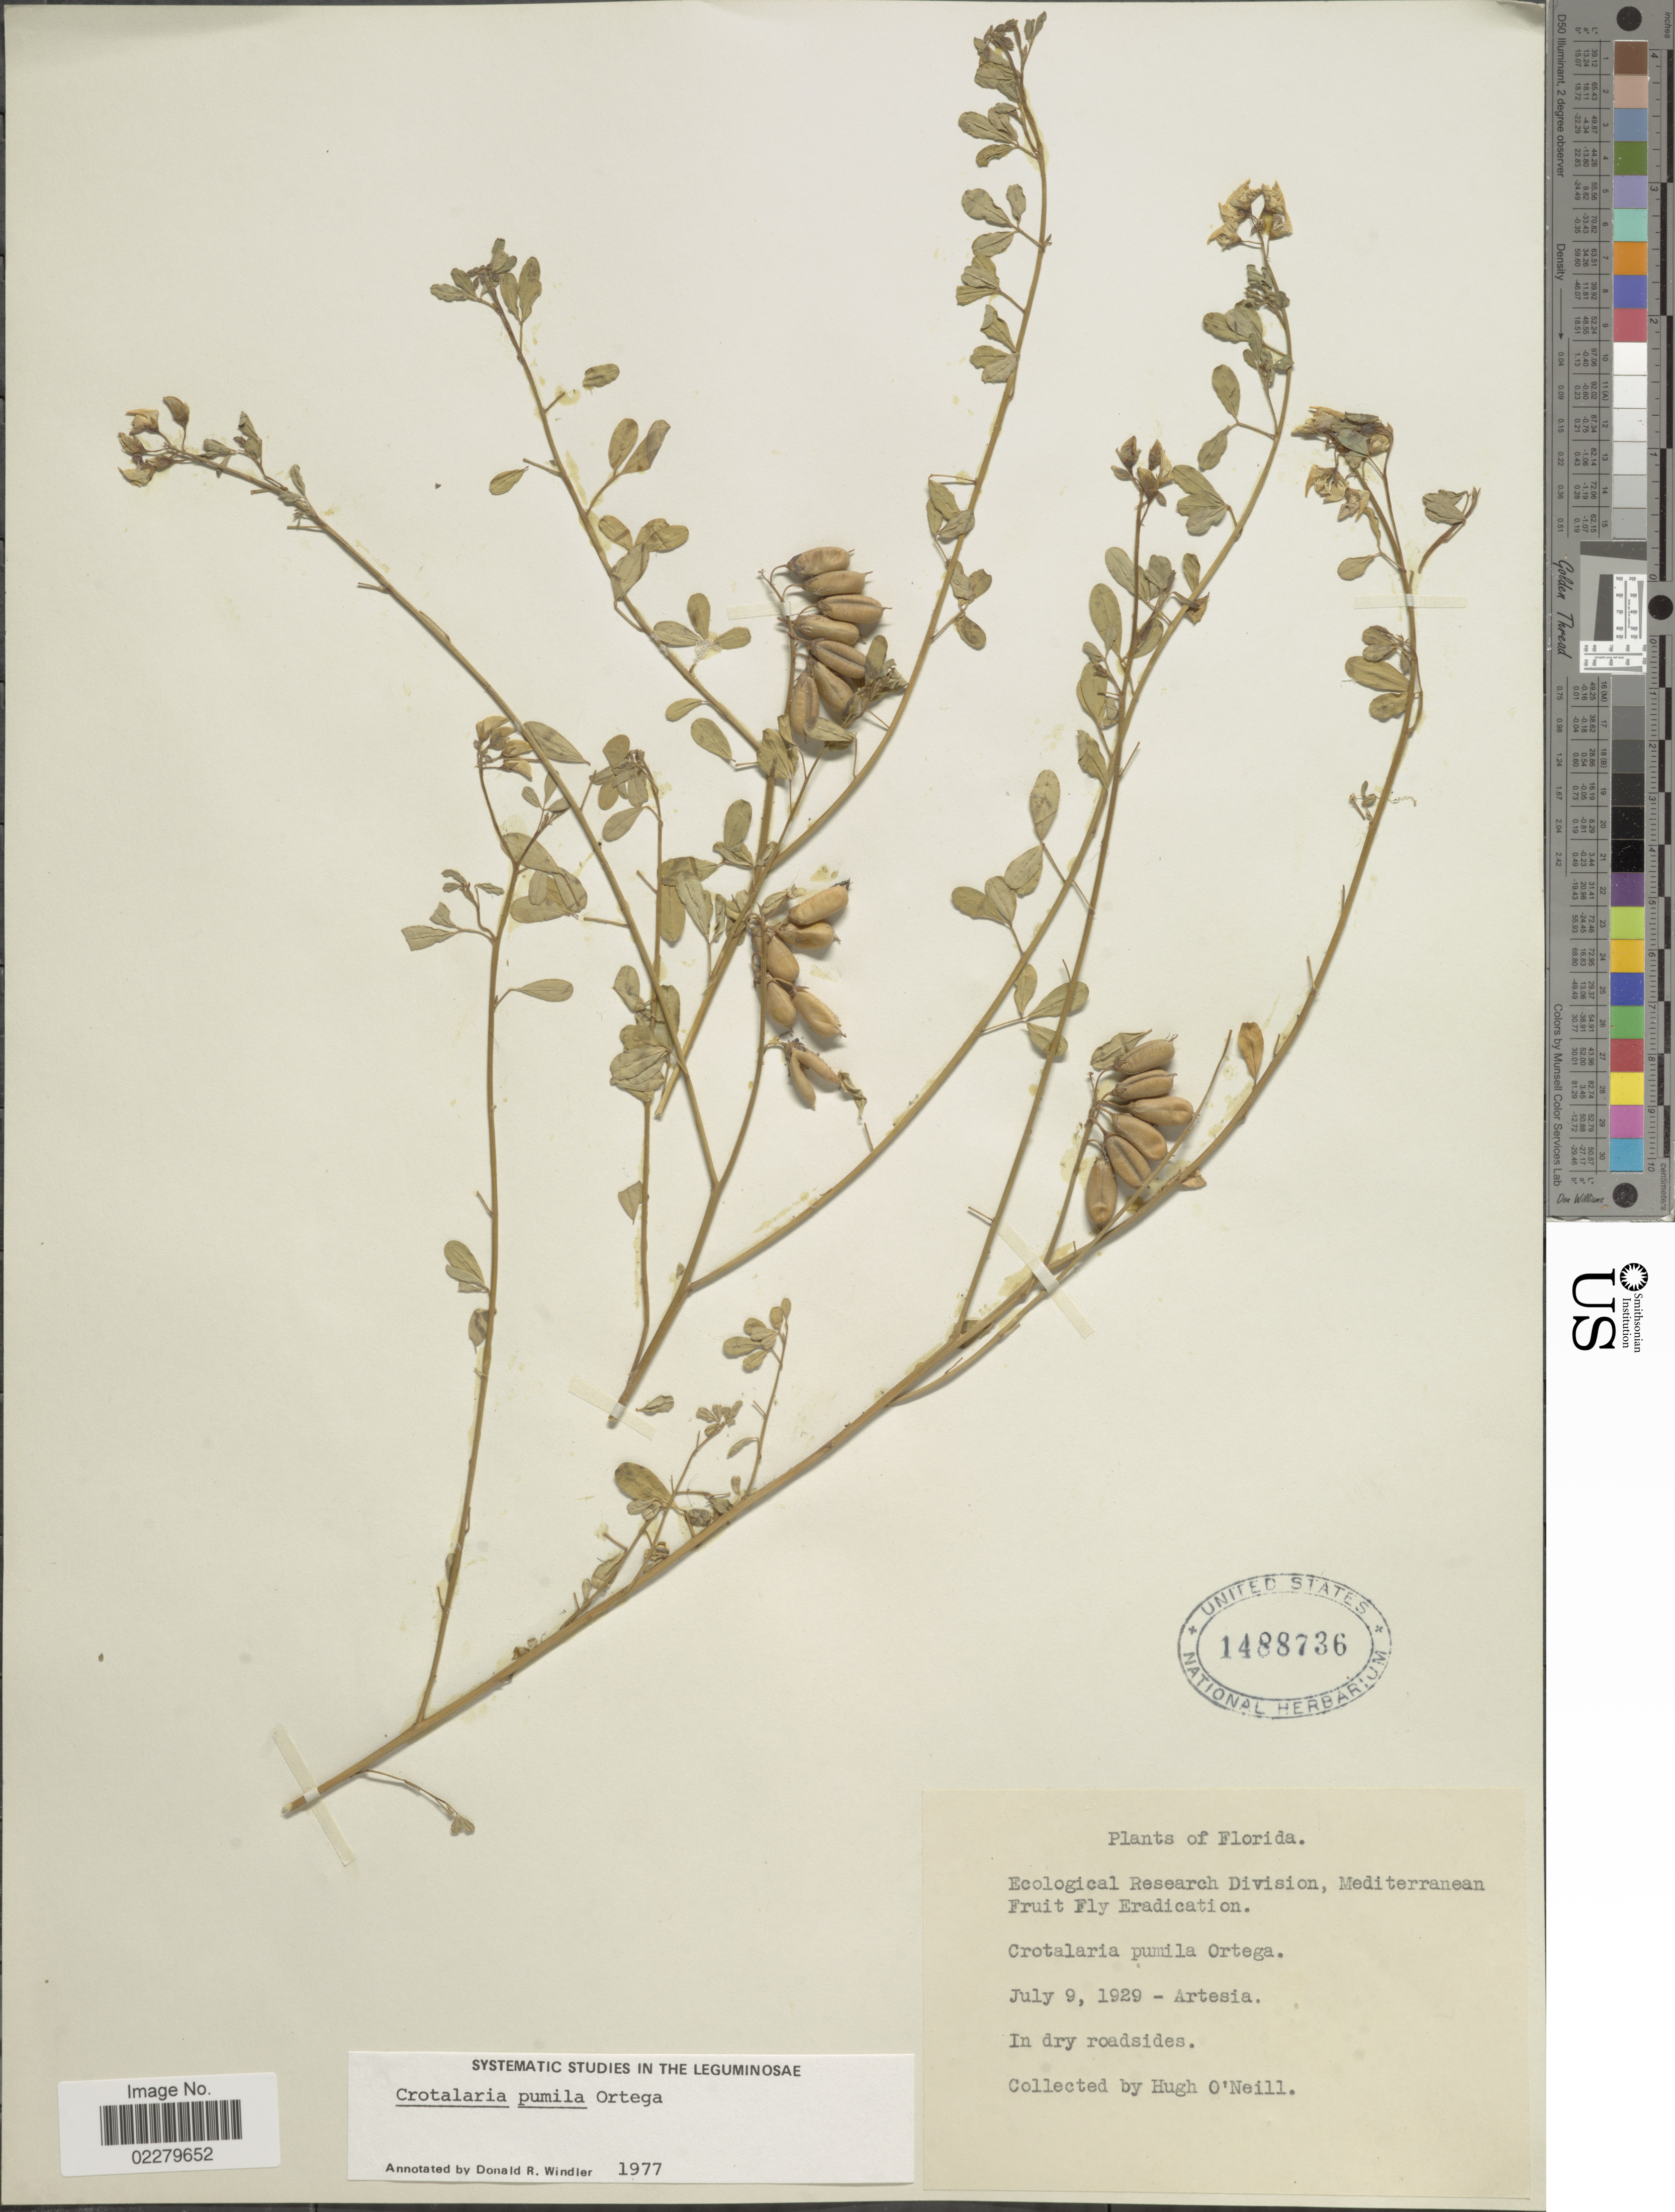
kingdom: Plantae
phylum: Tracheophyta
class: Magnoliopsida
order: Fabales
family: Fabaceae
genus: Crotalaria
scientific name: Crotalaria pumila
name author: Ortega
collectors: H. O'Neill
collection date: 1929-07-09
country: United States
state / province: Florida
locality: Artesia, in dry roadsides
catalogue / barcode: US 1488736